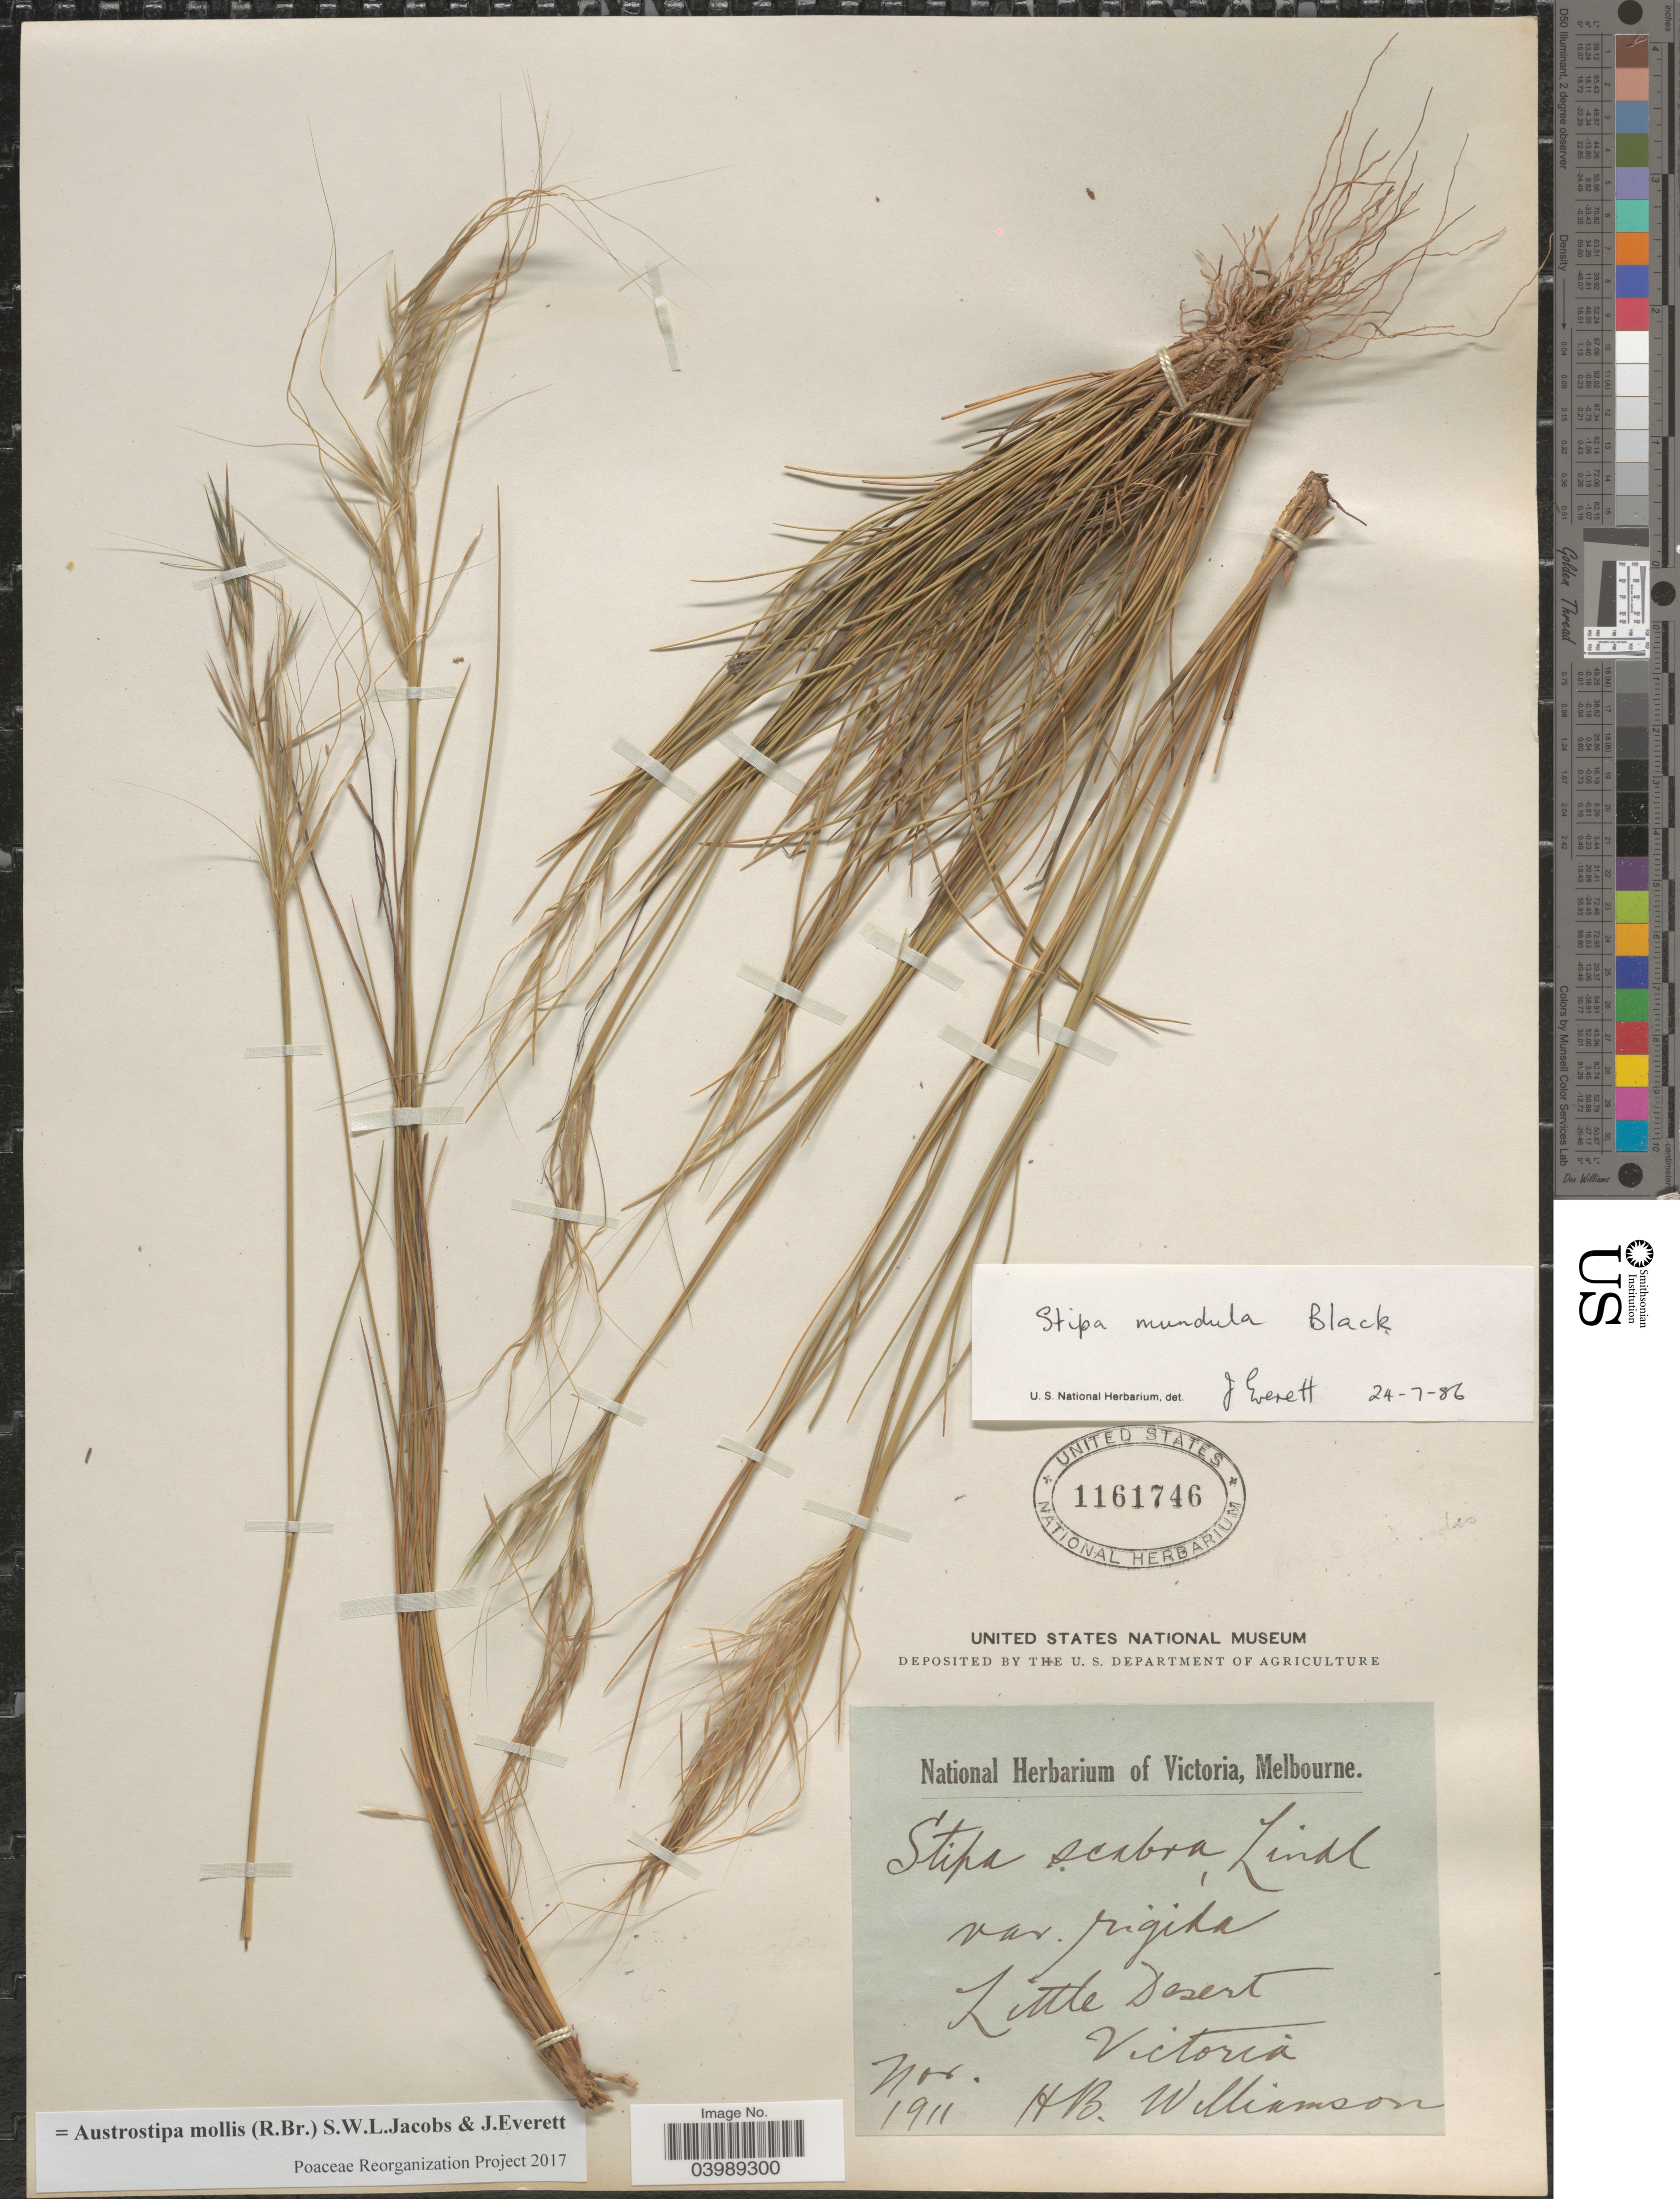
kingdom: Plantae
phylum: Tracheophyta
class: Liliopsida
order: Poales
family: Poaceae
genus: Austrostipa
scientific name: Austrostipa mollis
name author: (R. Br.) S.W.L. Jacobs & J. Everett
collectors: H. Williamson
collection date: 1911-11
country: Australia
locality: Little Desert. Victoria.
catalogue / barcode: US 1161746